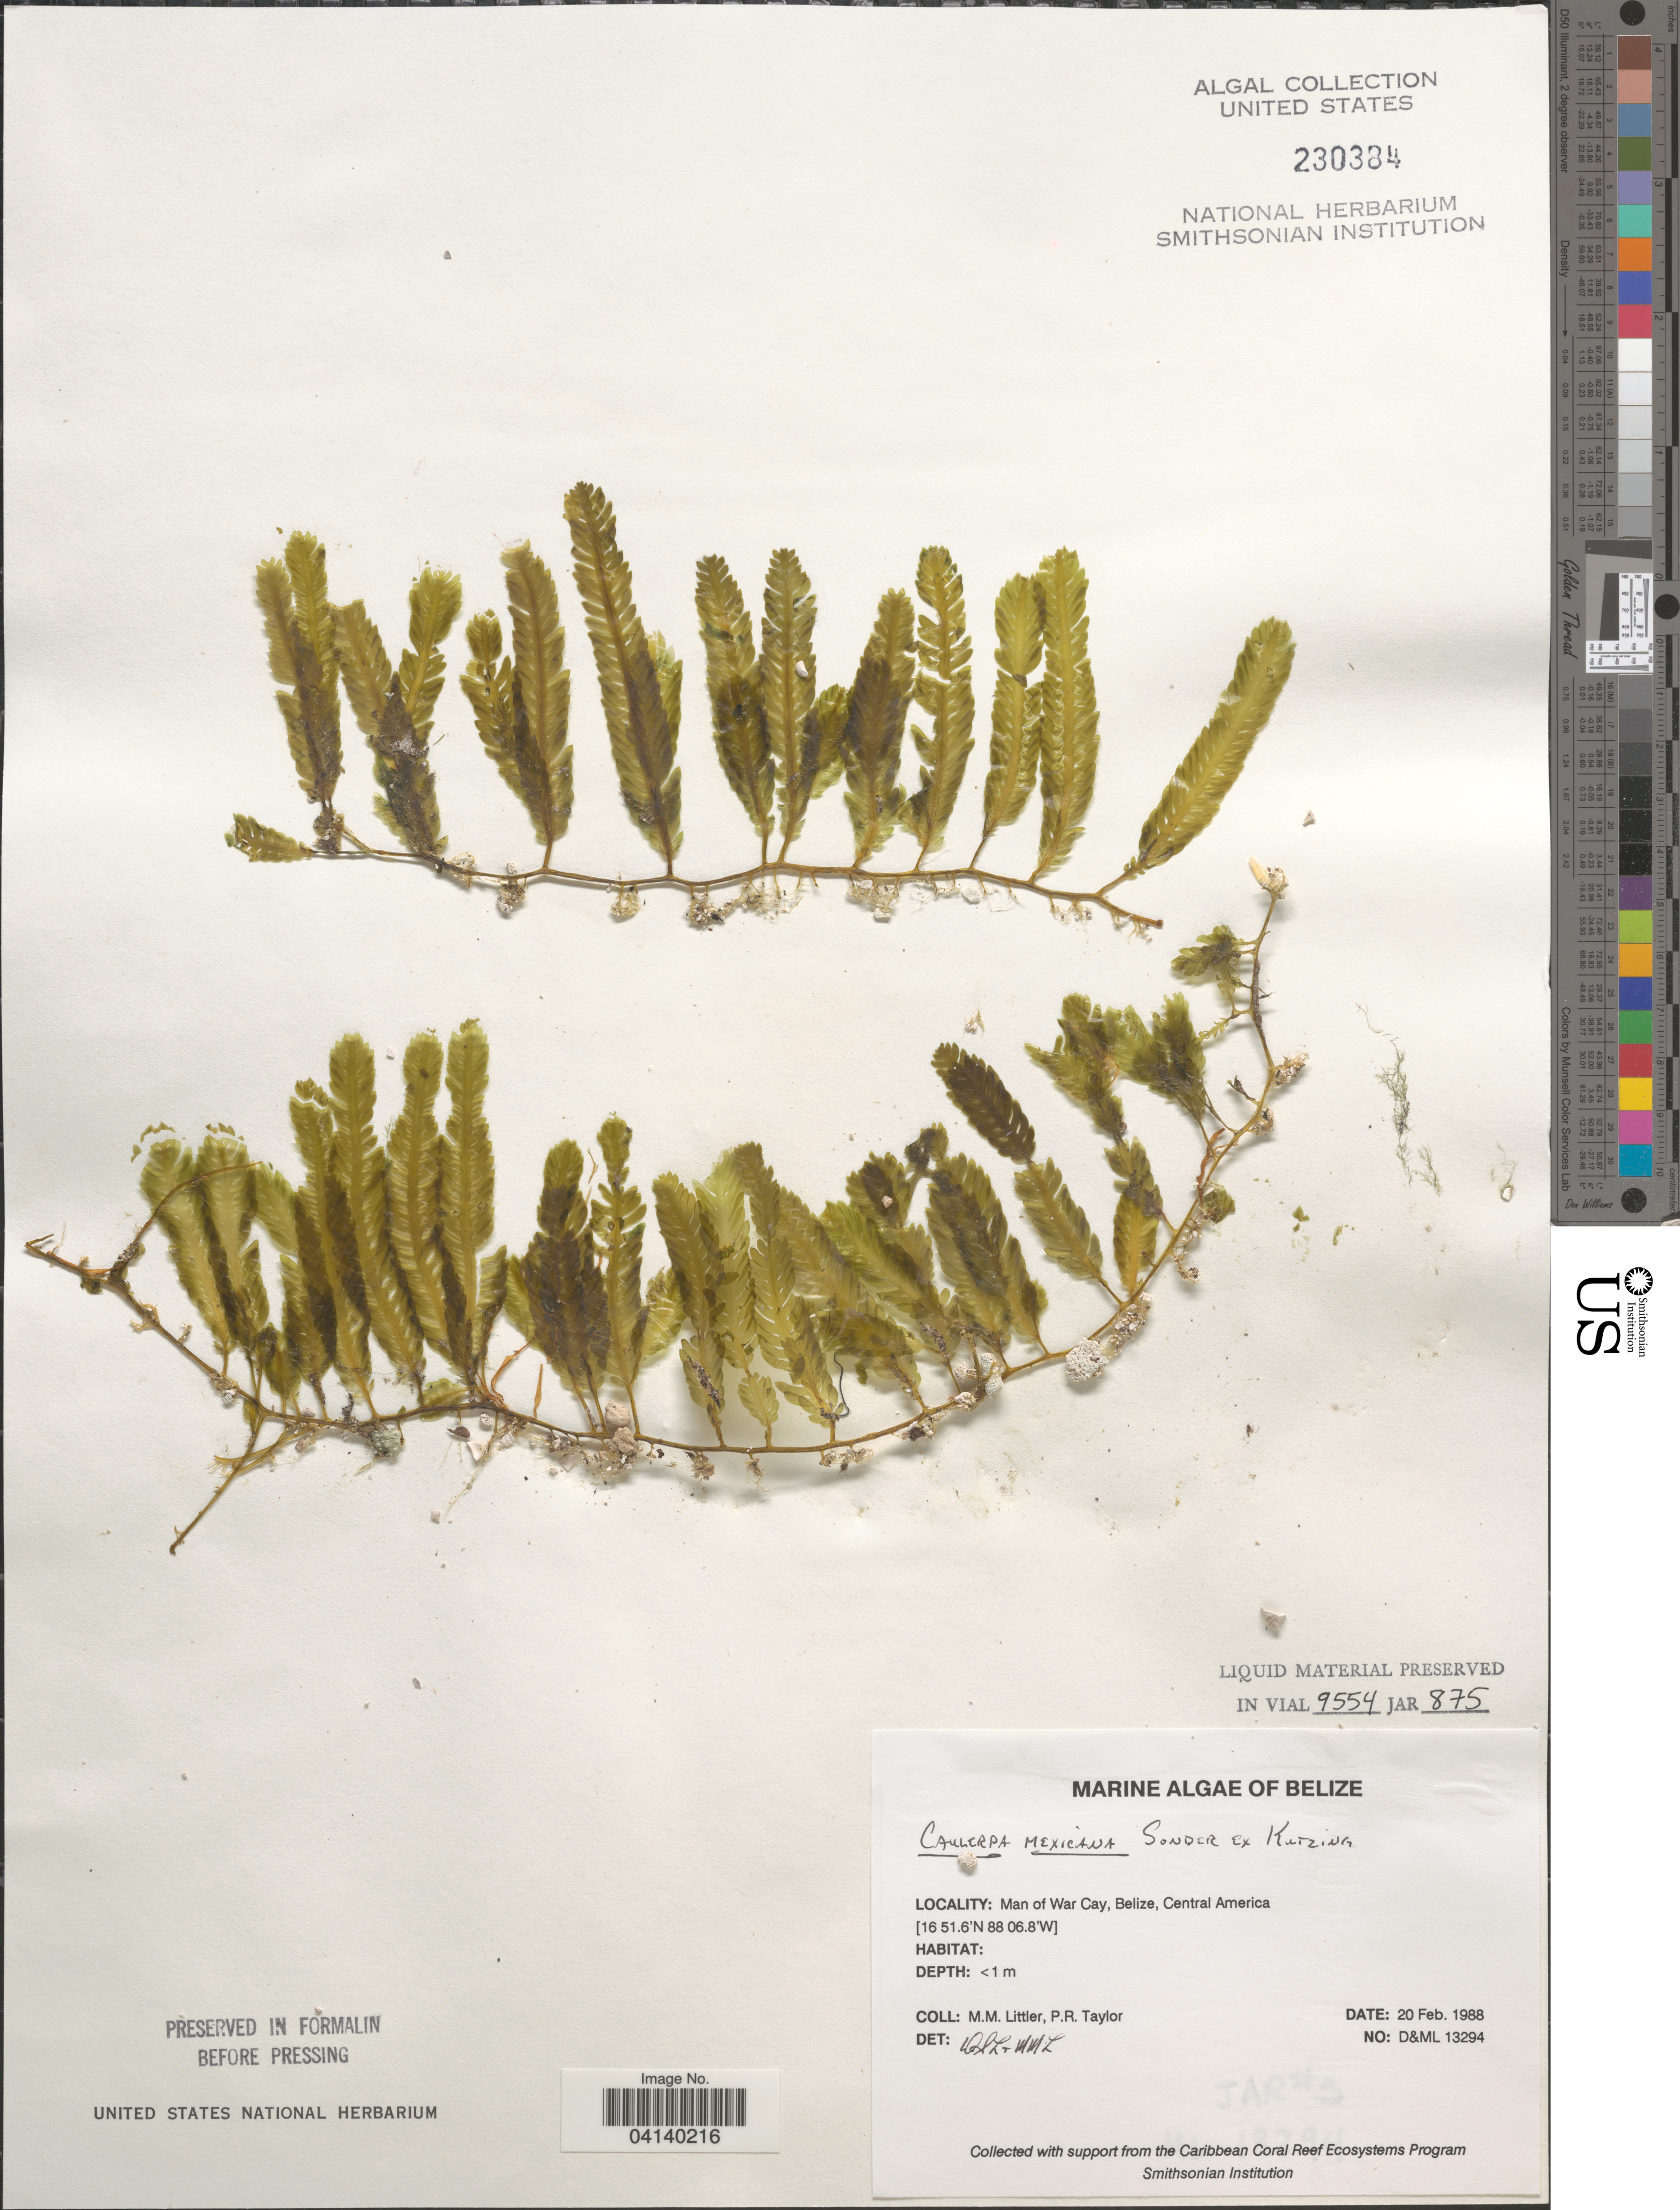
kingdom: Plantae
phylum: Chlorophyta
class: Ulvophyceae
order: Bryopsidales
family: Caulerpaceae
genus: Caulerpa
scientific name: Caulerpa mexicana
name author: Sond. ex Kütz.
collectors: P. R. Taylor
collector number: D&ML13294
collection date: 1988-02-20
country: Belize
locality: Man of War Cay.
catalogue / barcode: US 230384